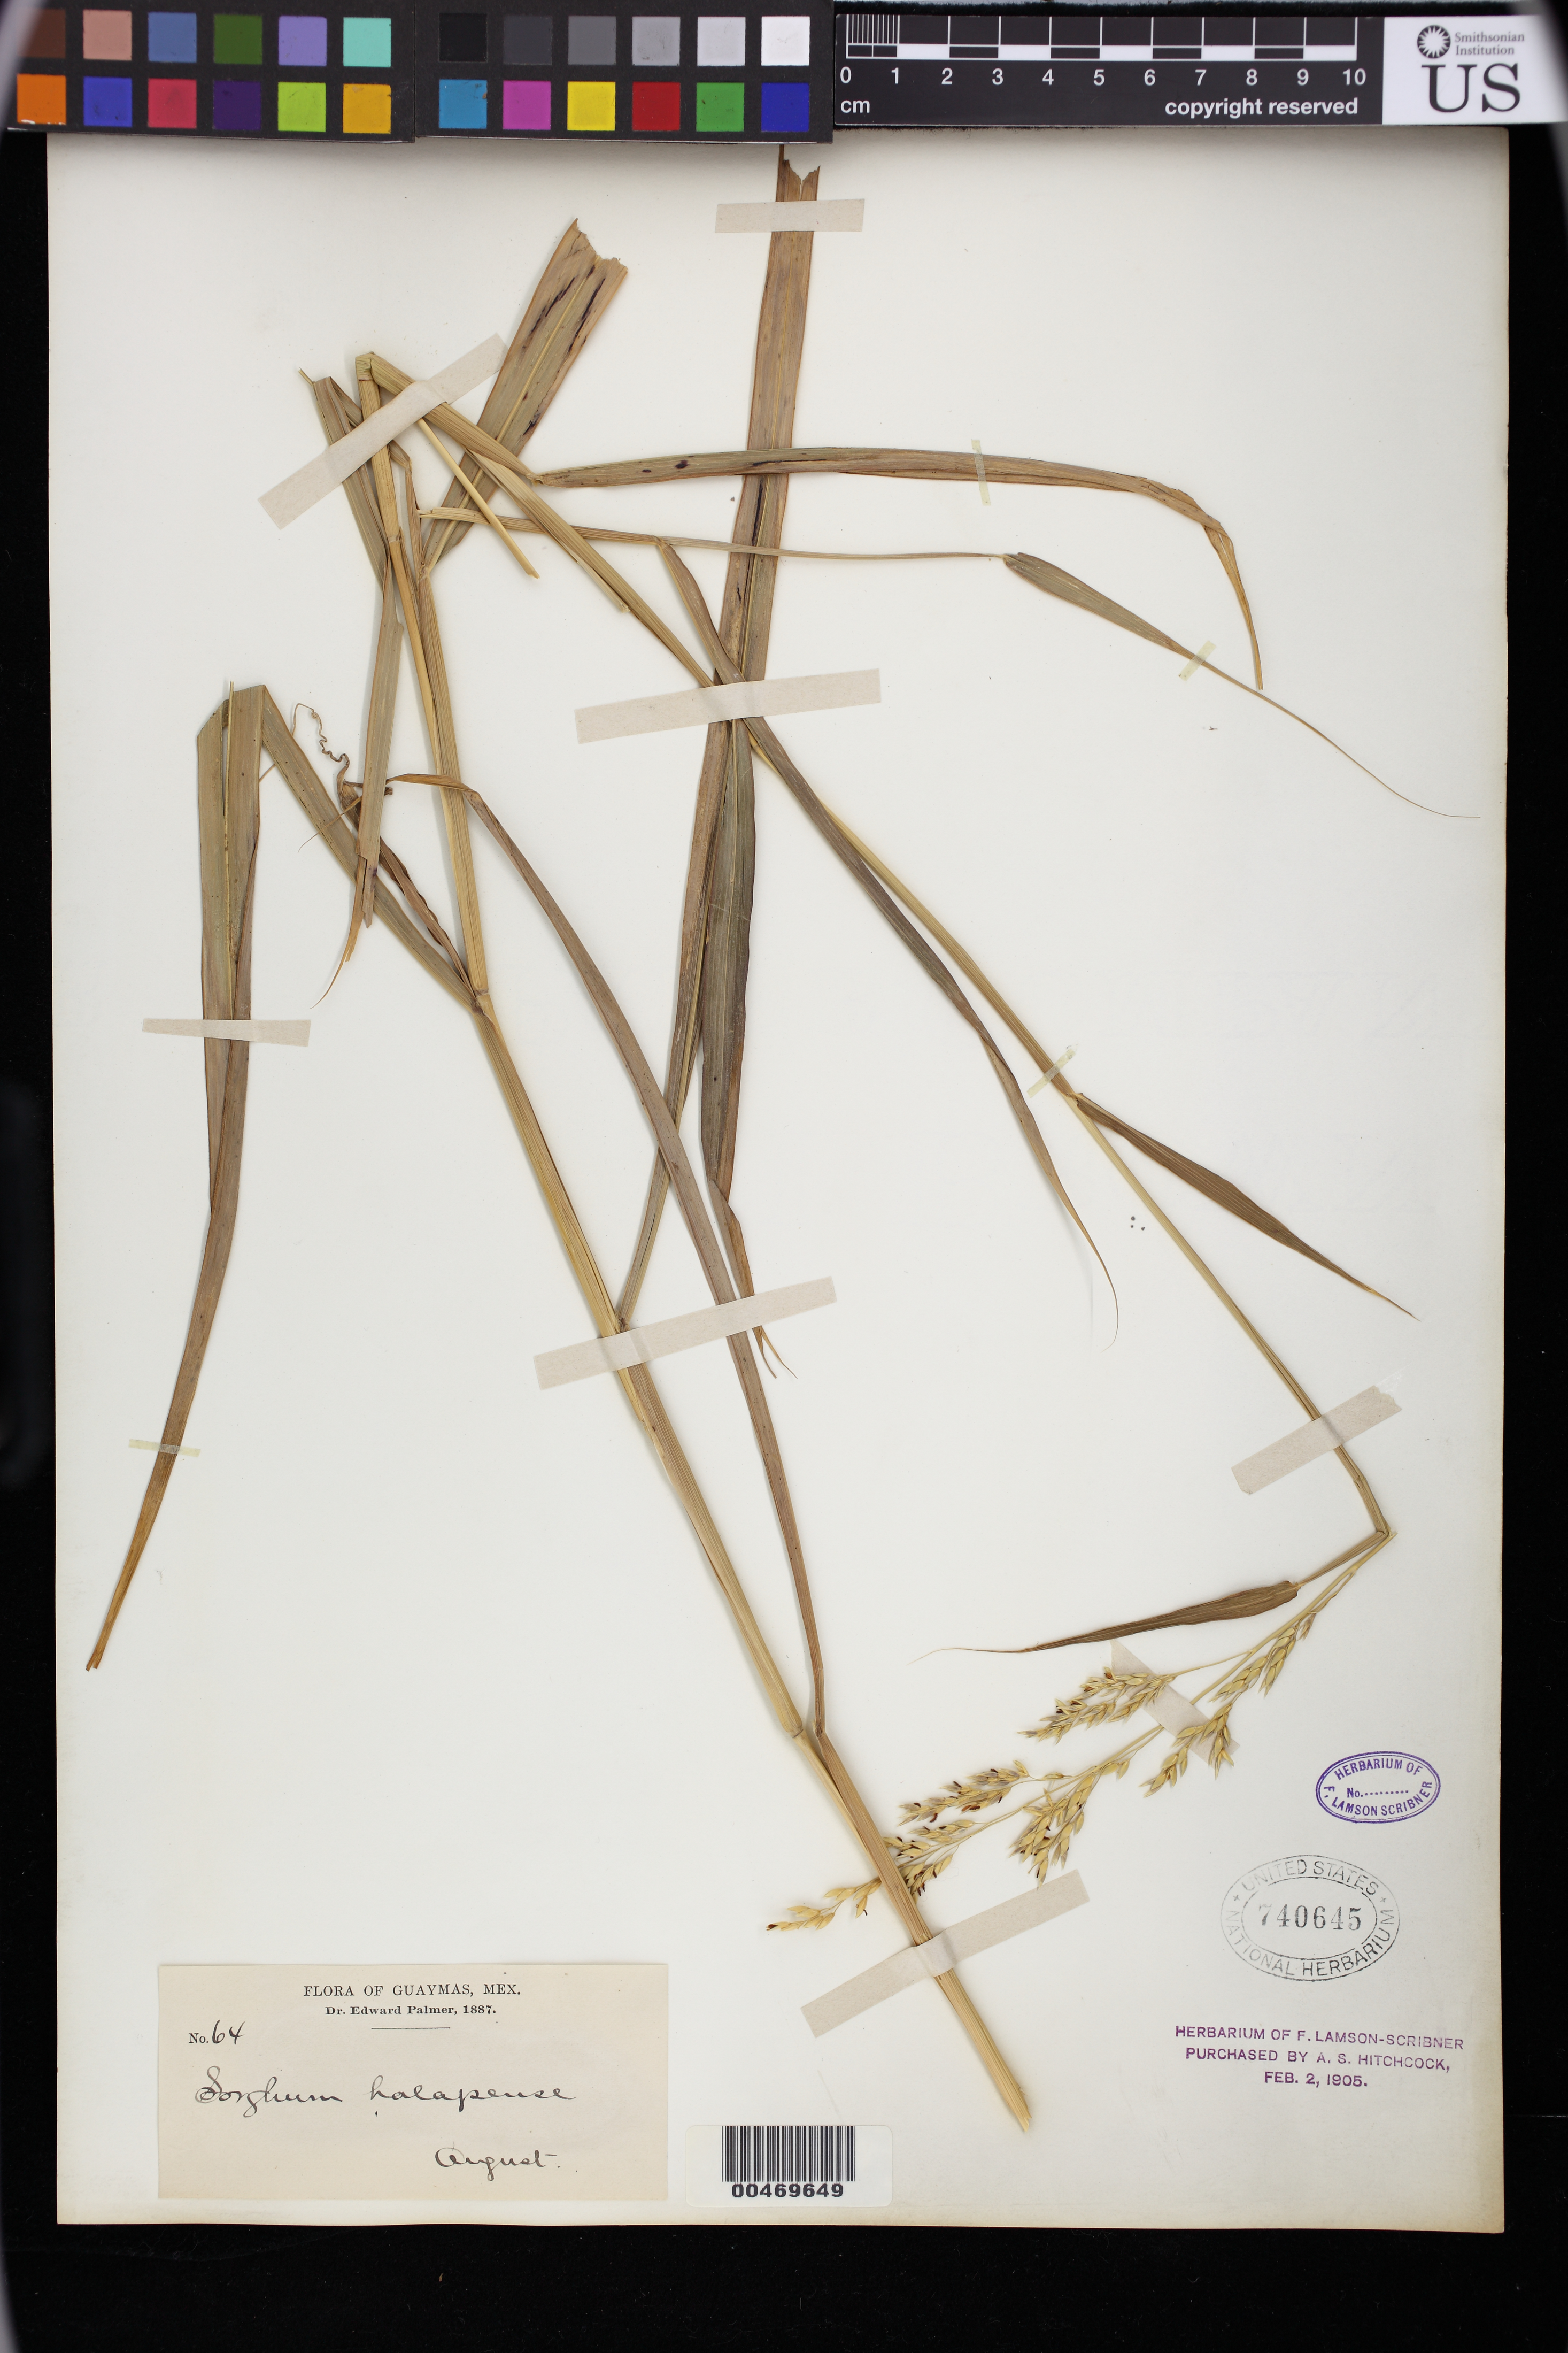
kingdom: Plantae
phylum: Tracheophyta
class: Liliopsida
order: Poales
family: Poaceae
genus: Sorghum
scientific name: Sorghum halepense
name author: (L.) Pers.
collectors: E. Palmer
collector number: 64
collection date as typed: Aug 1887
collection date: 1887-08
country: Mexico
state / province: Sonora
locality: Guaymas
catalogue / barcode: US 740645